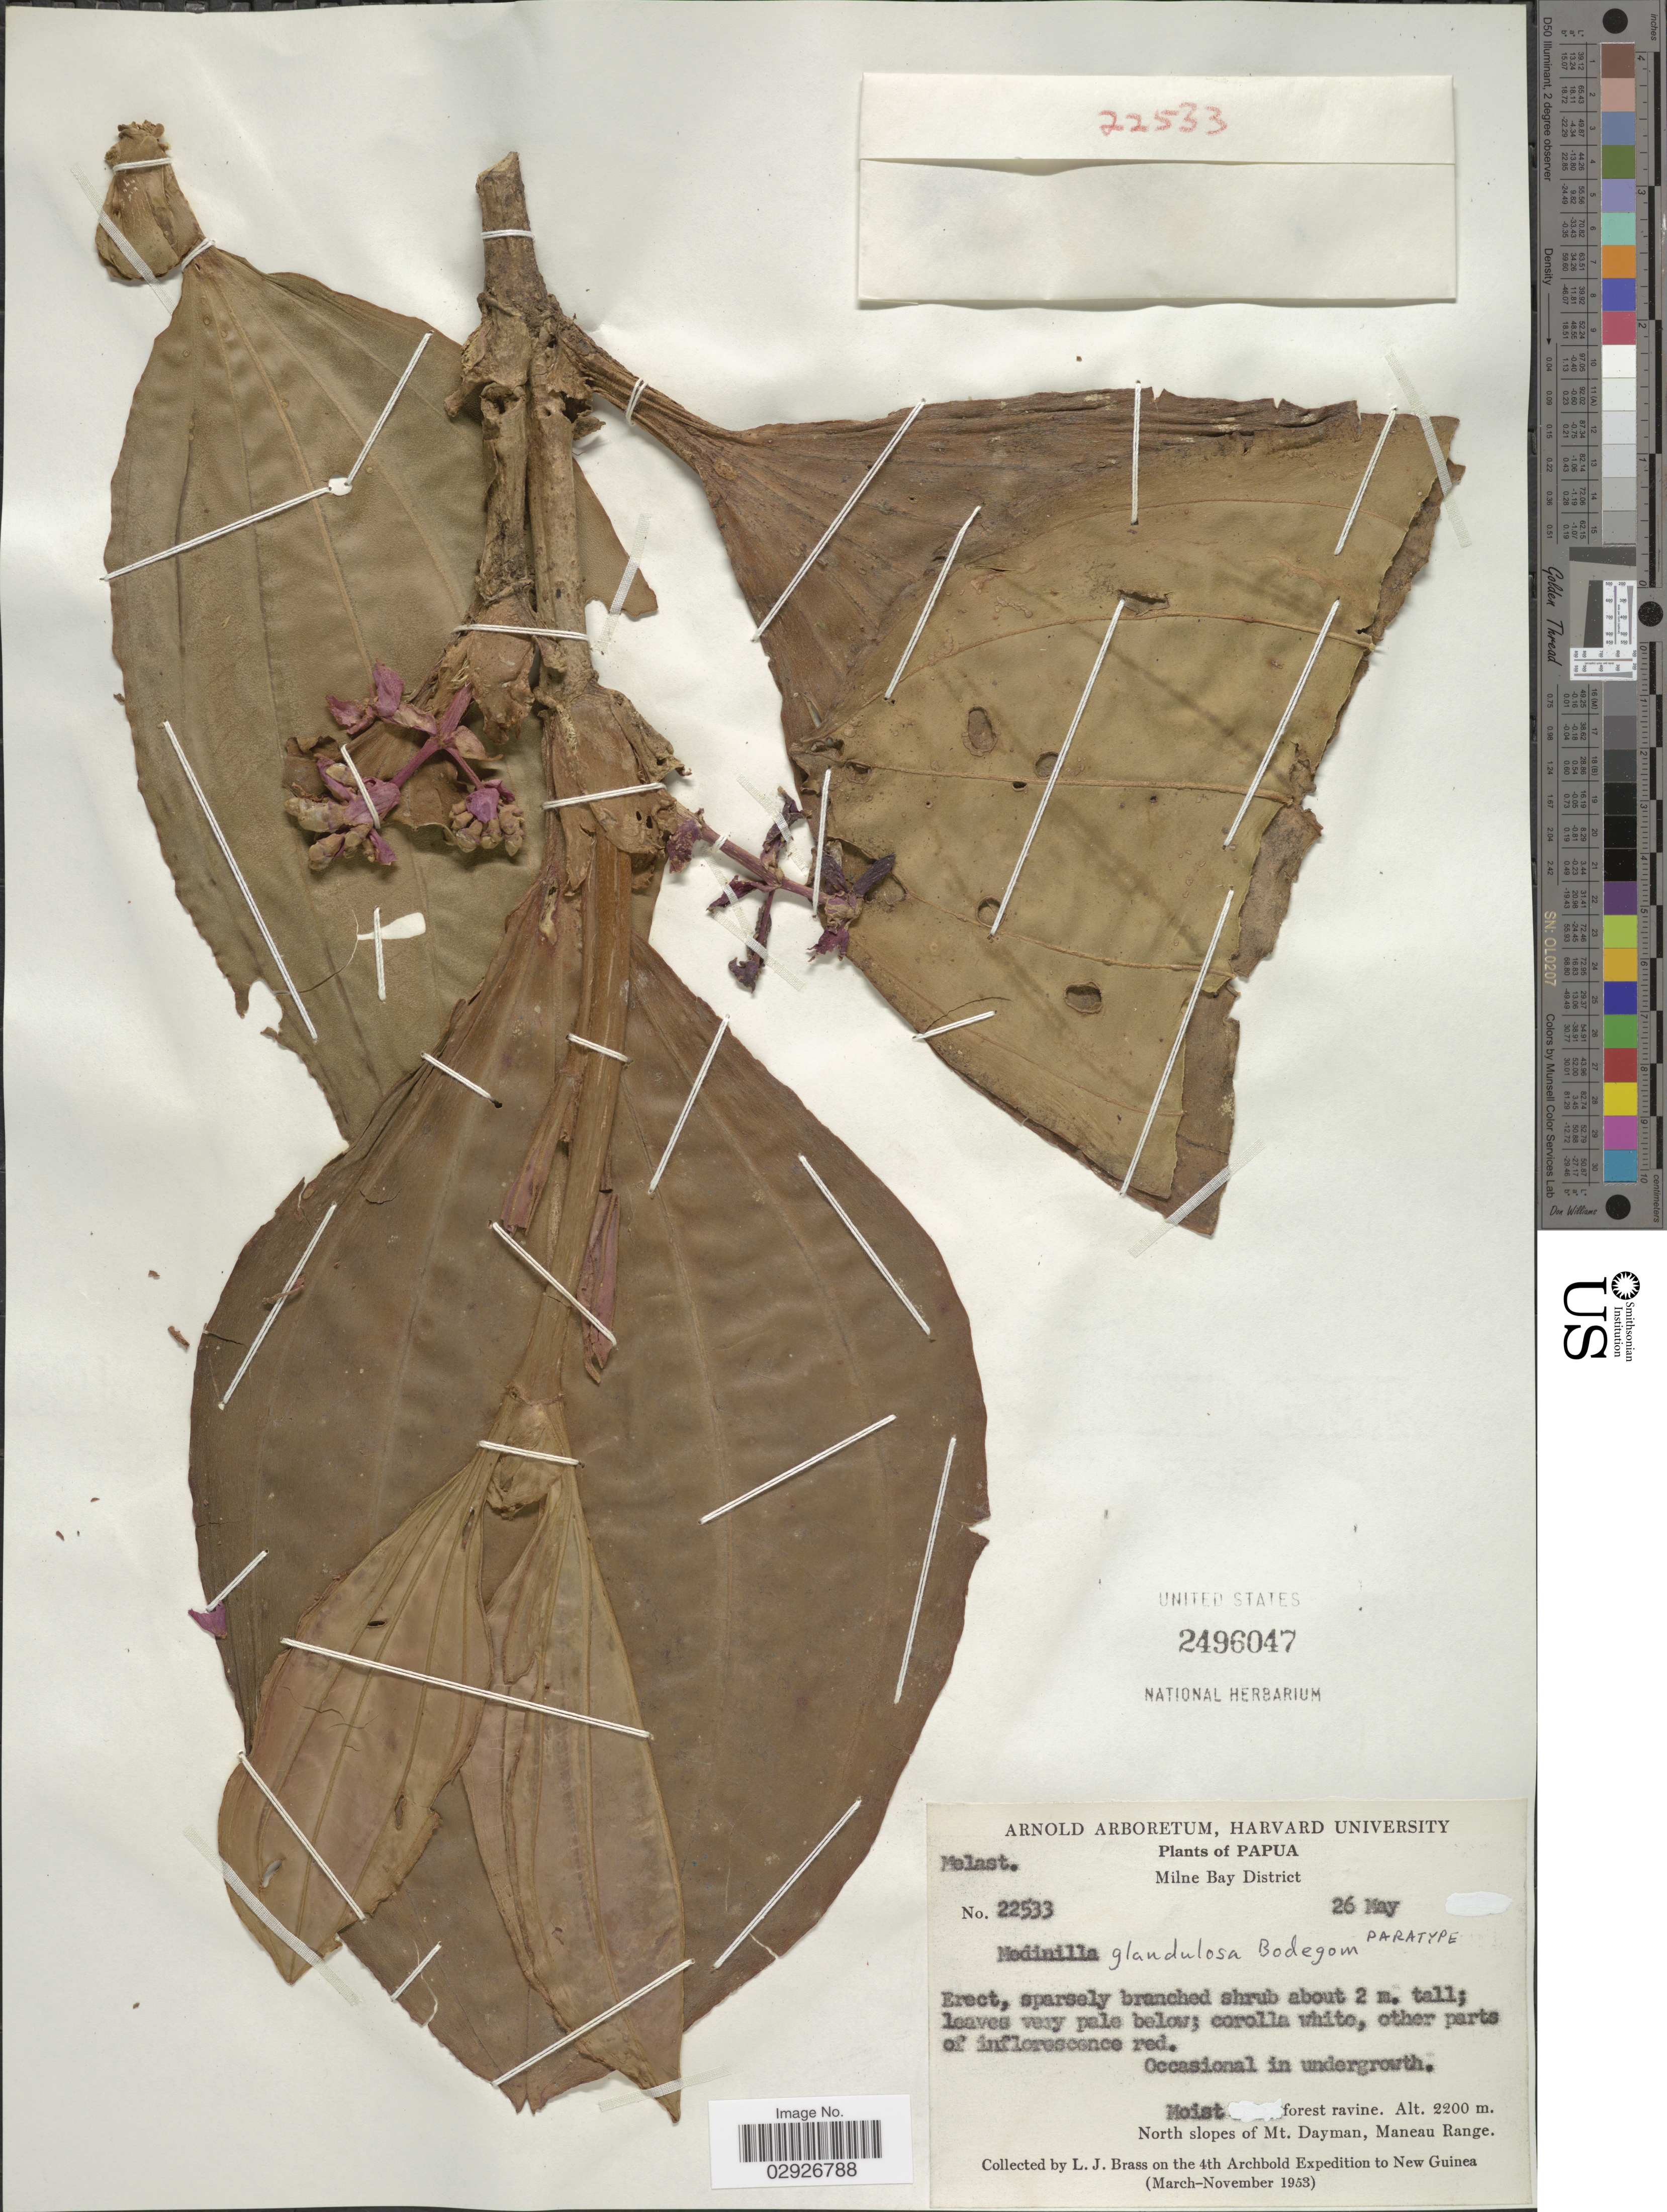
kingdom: Plantae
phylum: Tracheophyta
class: Magnoliopsida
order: Myrtales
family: Melastomataceae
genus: Medinilla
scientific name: Medinilla glandulosa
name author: Bodegom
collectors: L. J. Brass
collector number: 22533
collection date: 1953-05-26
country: Papua New Guinea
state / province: Milne Bay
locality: Milne Bay District. Moist forest ravine. North slopes of Mt. Dayman, Maneau Range.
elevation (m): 2200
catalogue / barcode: US 2496047